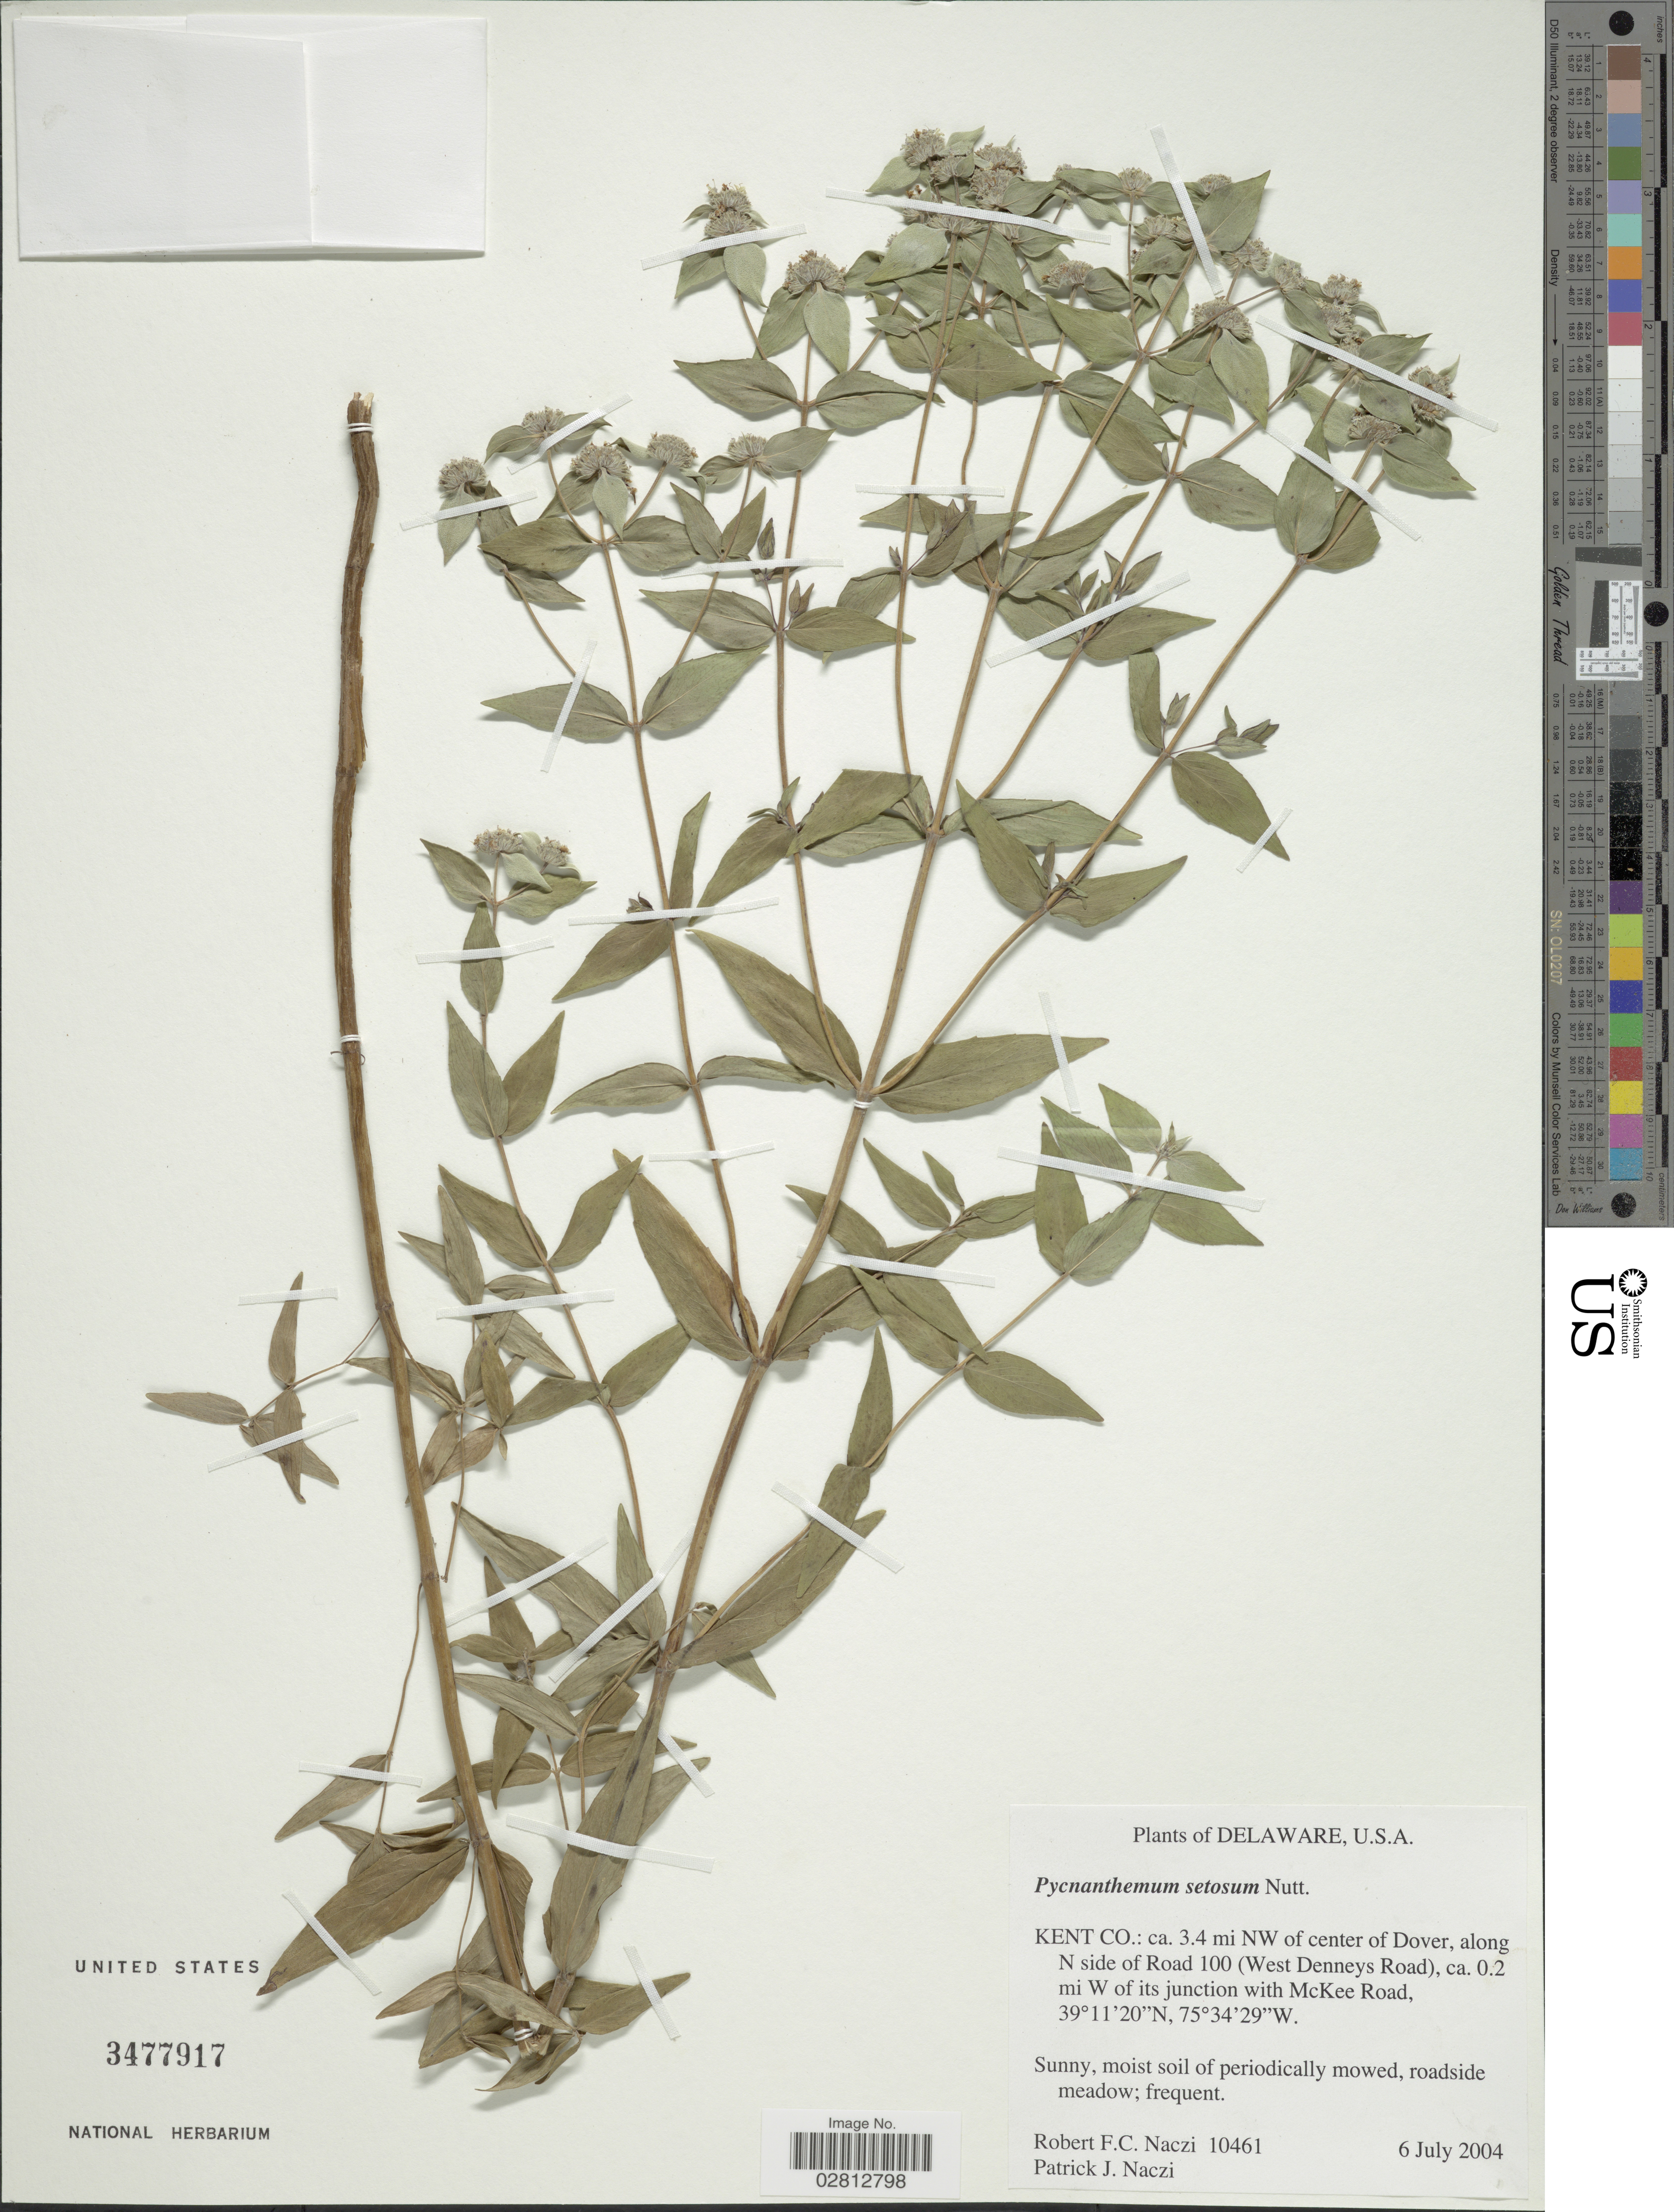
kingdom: Plantae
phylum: Tracheophyta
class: Magnoliopsida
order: Lamiales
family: Lamiaceae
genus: Pycnanthemum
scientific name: Pycnanthemum setosum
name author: Nutt.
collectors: R. F. C. Naczi & P. Naczi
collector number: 10461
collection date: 2004-07-06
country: United States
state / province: Delaware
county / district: Kent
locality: Kent Co.: ca. 3.4 mi NW of center of Dover, along N side of Road 100 (West Denneys Road), ca. 0.2 mi W of its junction with McKee Road.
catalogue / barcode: US 3477917